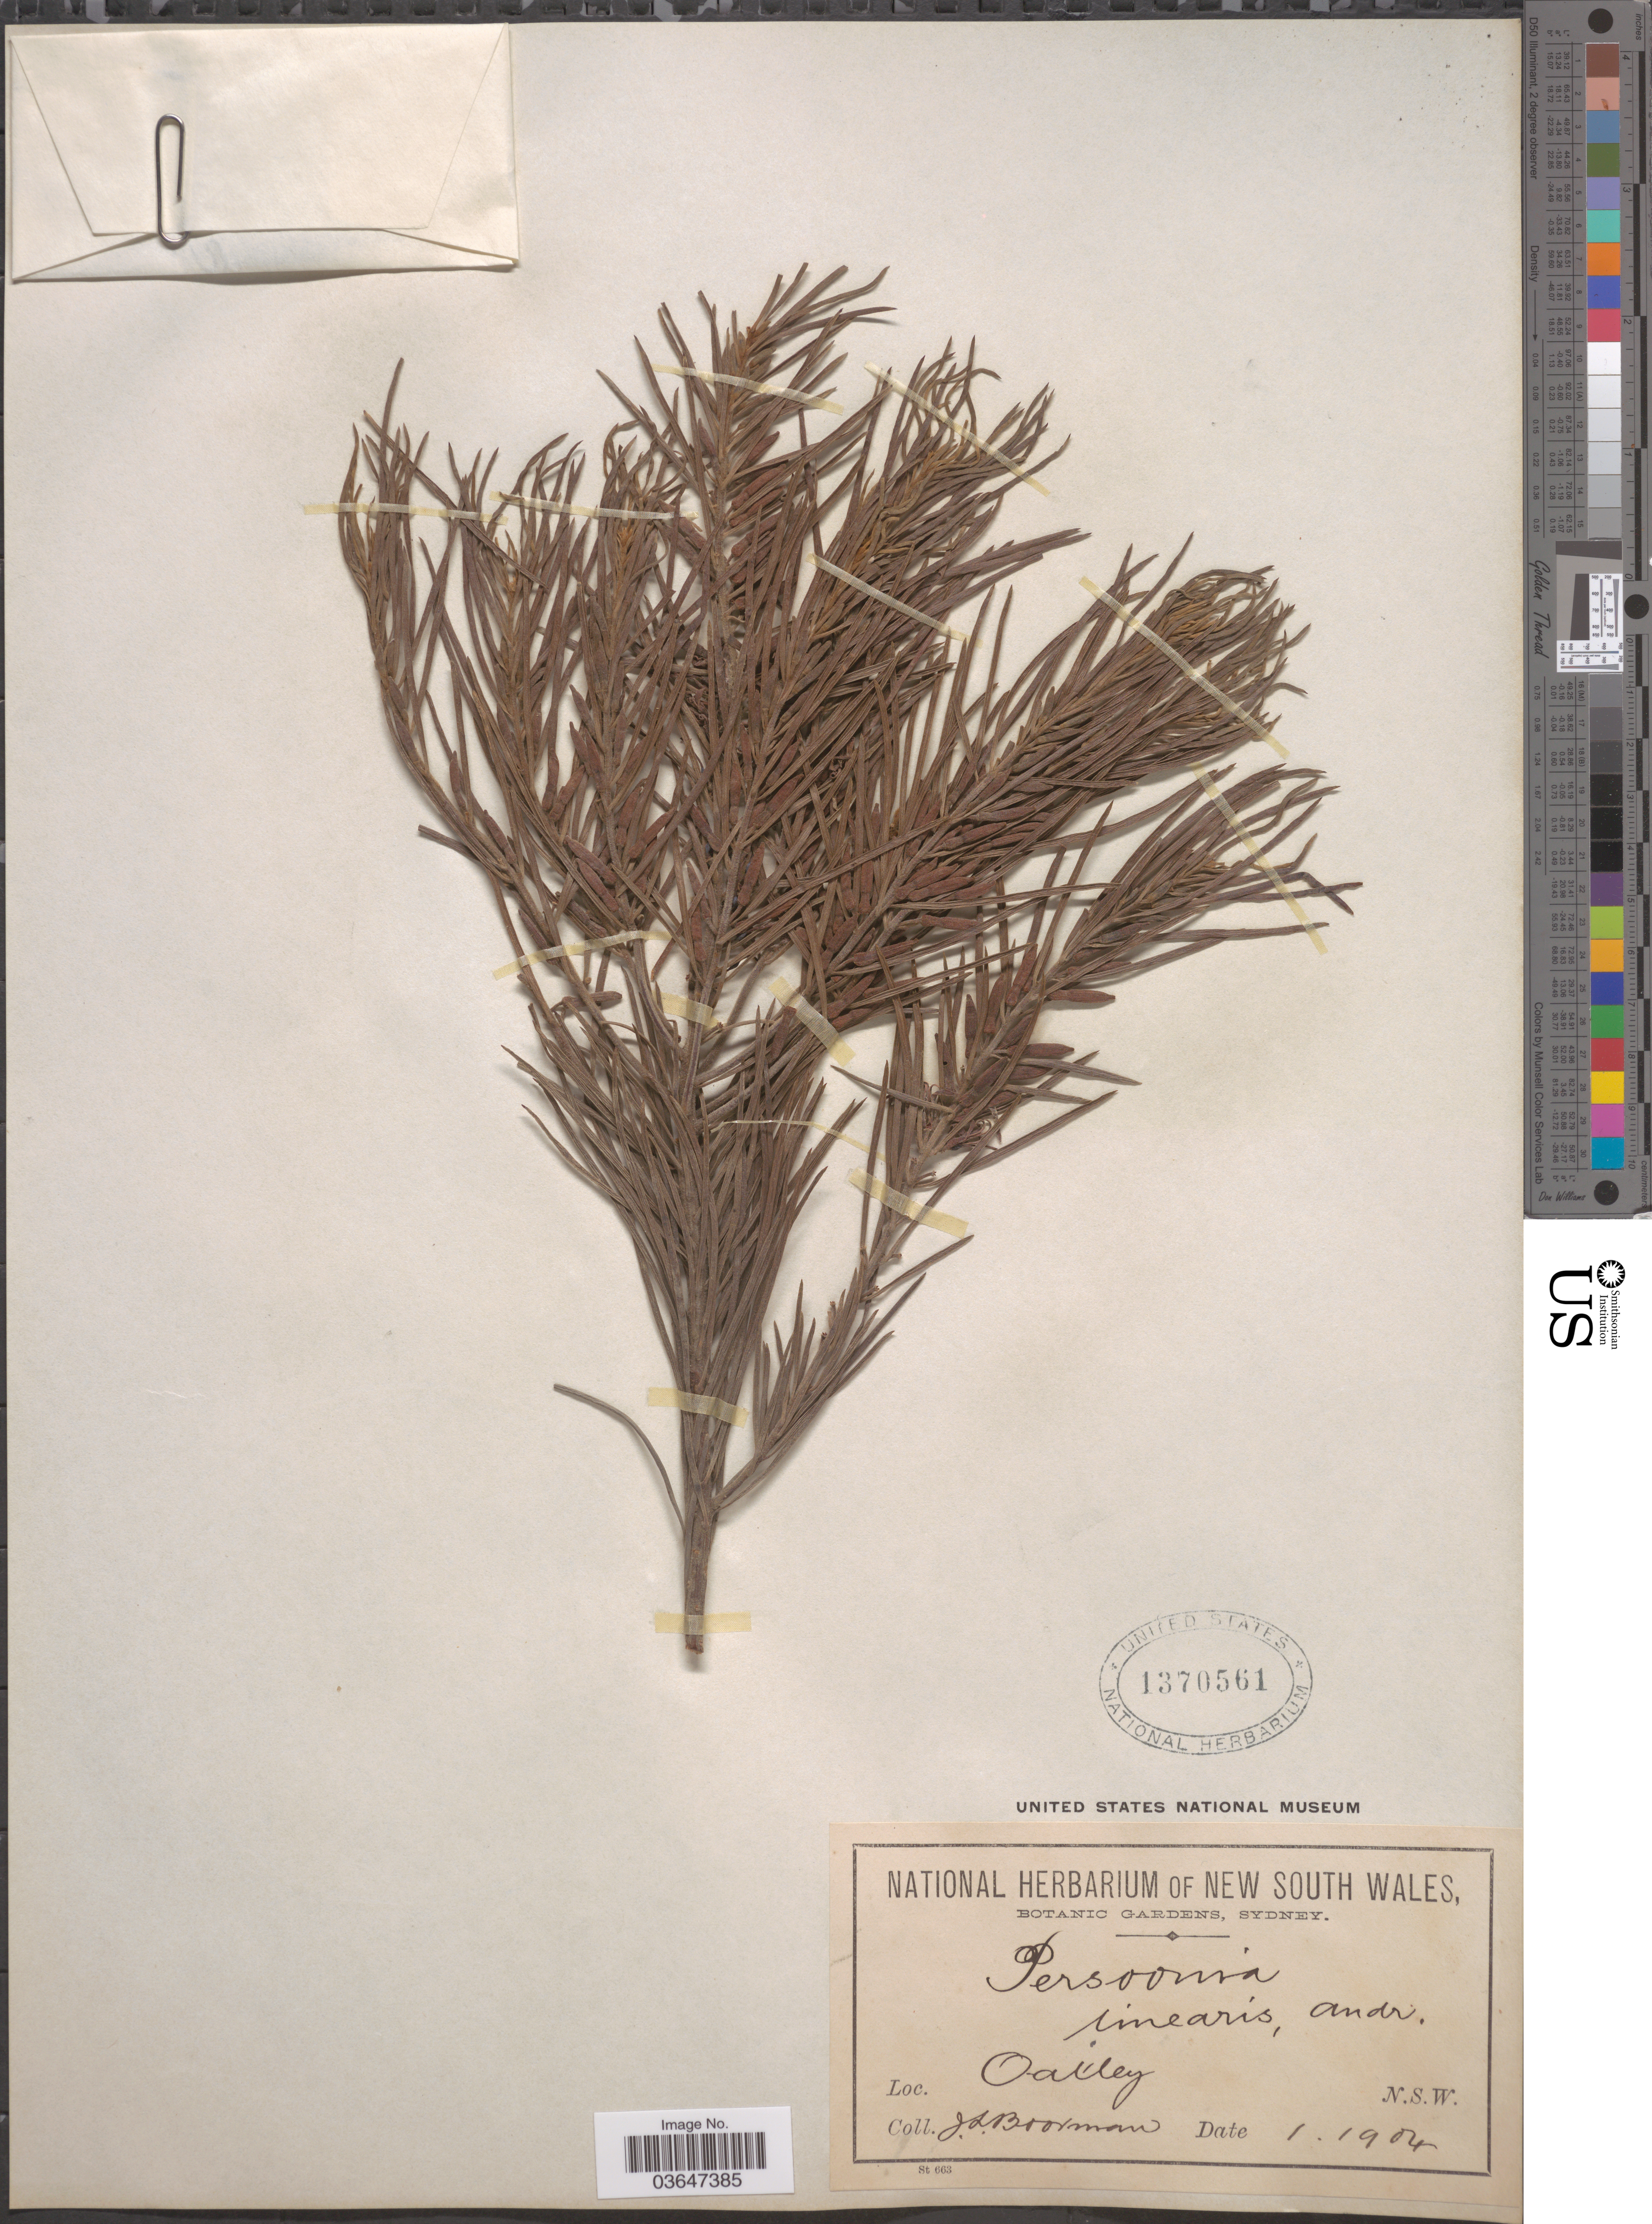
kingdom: Plantae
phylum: Tracheophyta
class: Magnoliopsida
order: Proteales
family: Proteaceae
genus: Persoonia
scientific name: Persoonia linearis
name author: Andrews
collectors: J. Boorman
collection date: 1904-01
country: Australia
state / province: New South Wales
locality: Oatley.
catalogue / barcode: US 1370561